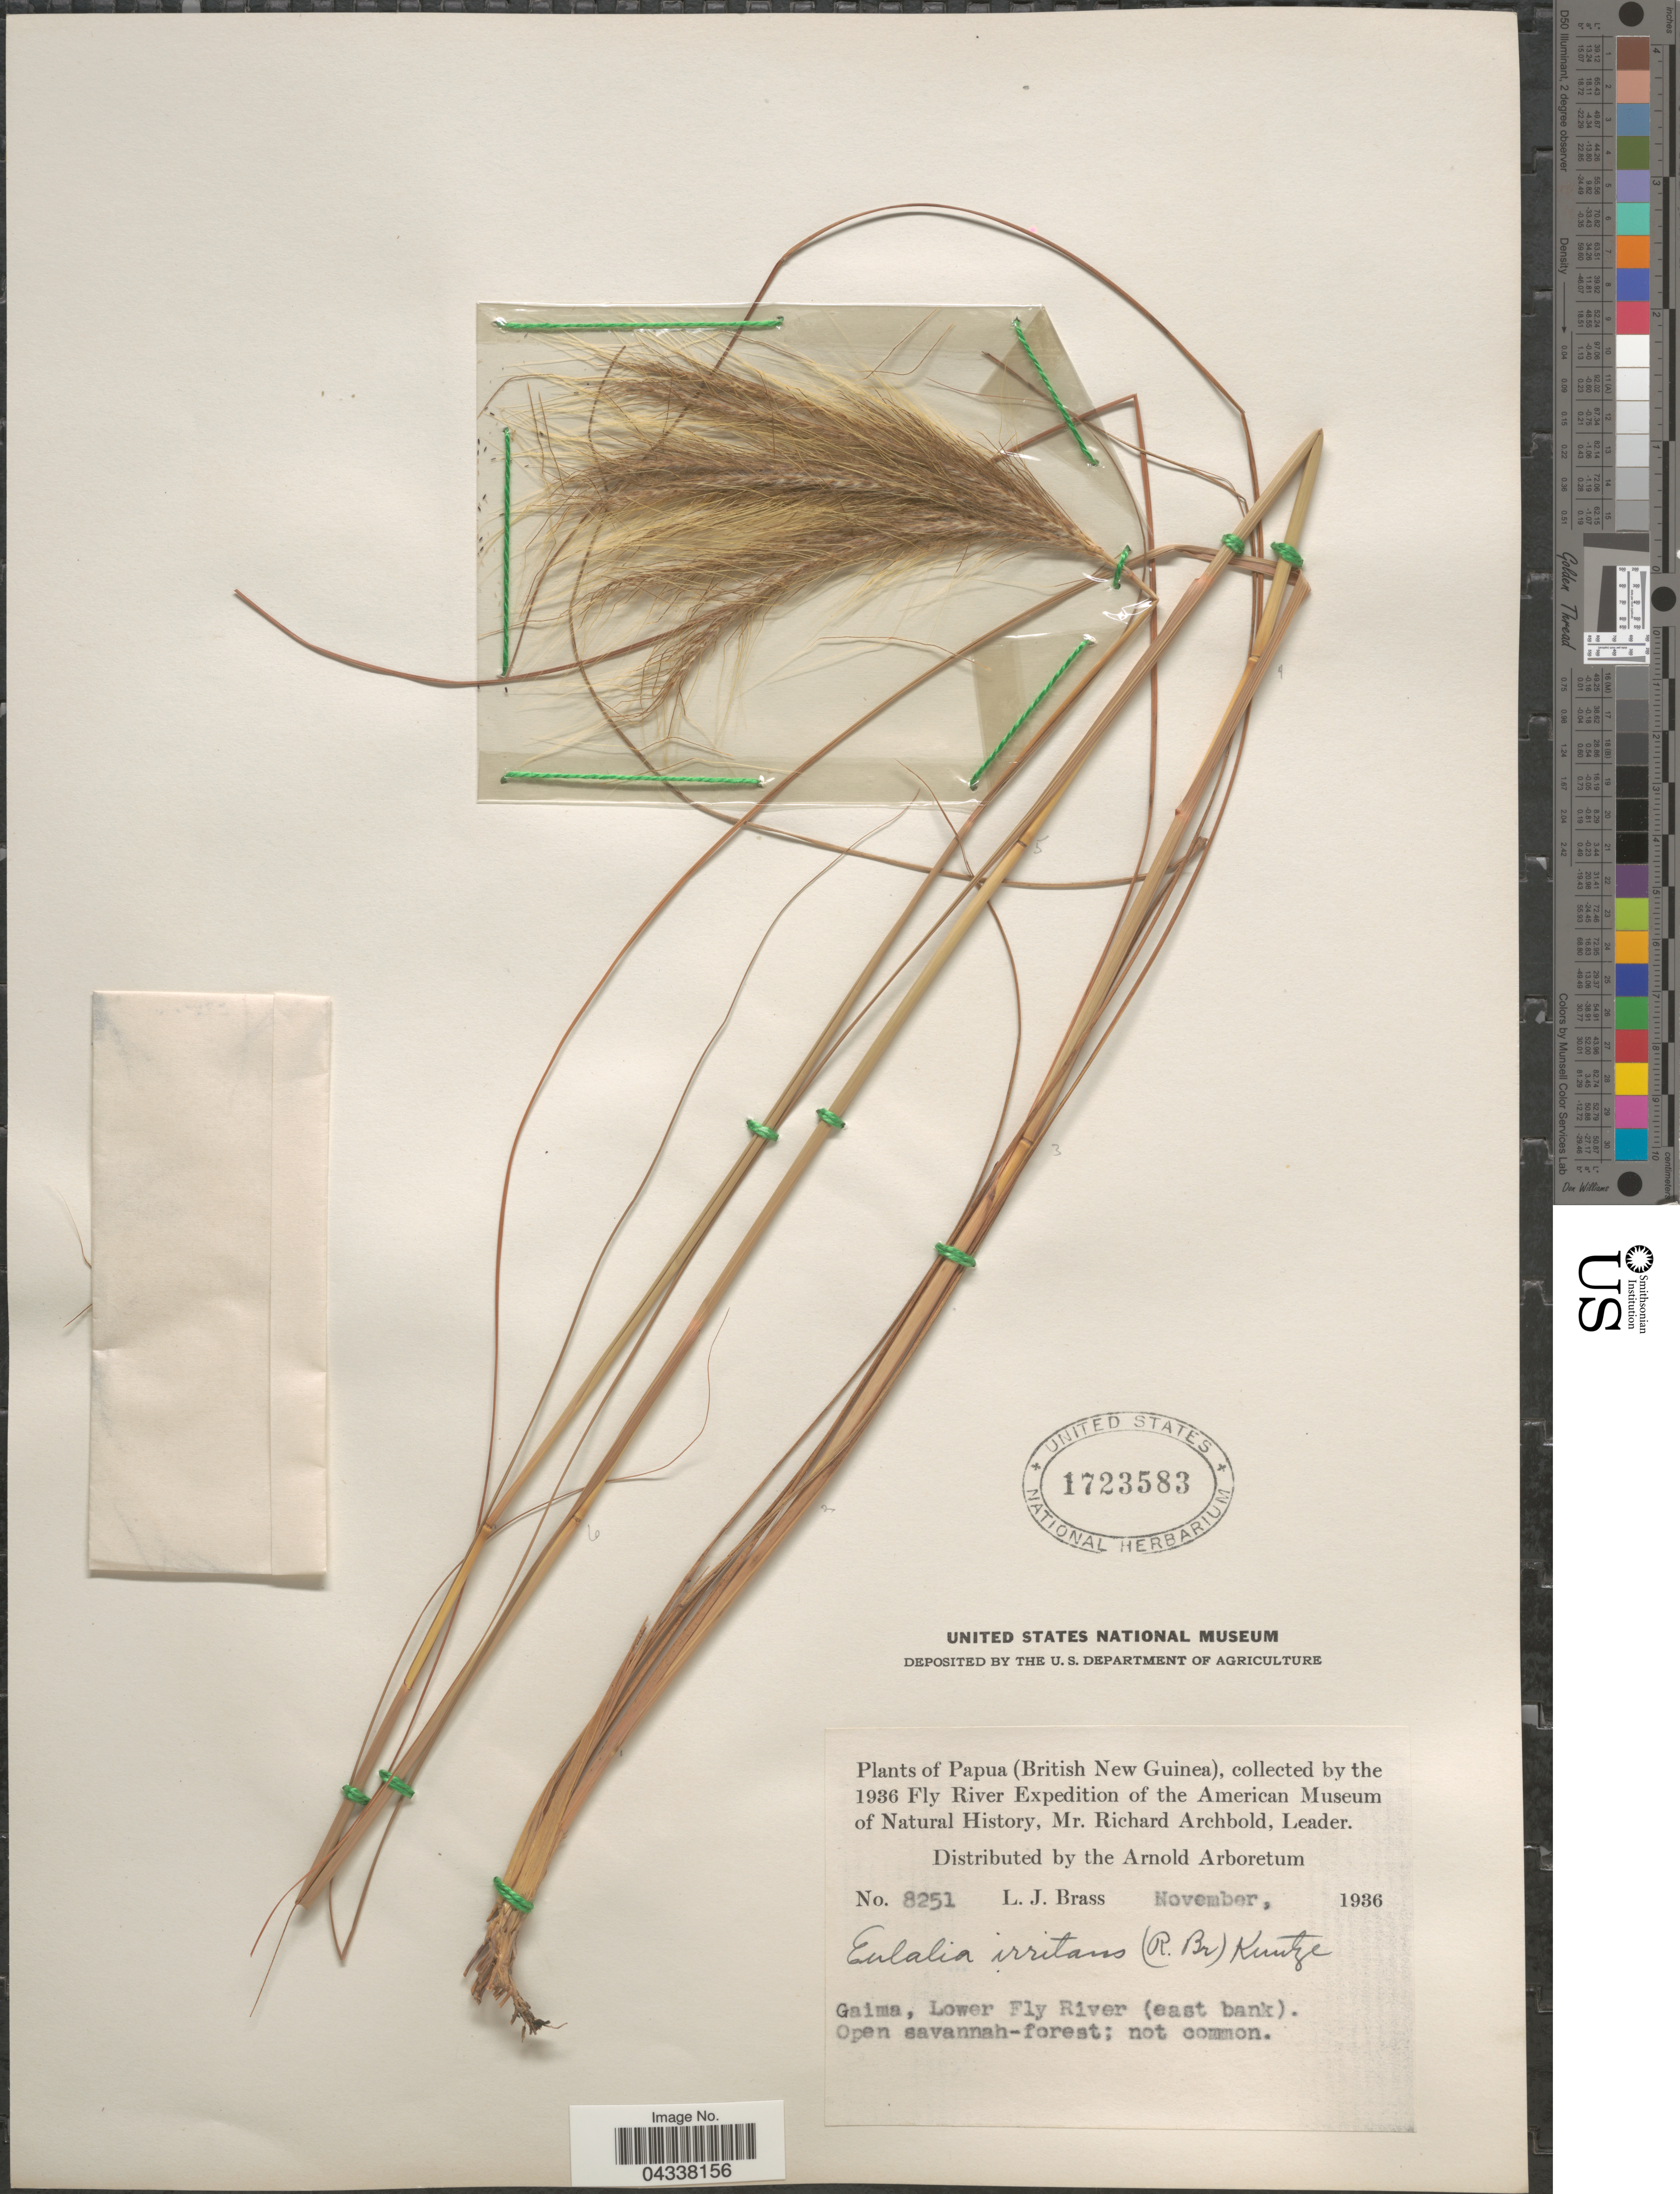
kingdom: Plantae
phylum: Tracheophyta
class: Liliopsida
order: Poales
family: Poaceae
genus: Pseudopogonatherum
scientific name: Pseudopogonatherum irritans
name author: (R. Br.) A. Camus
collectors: L. J. Brass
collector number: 8251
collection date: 1936-11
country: Papua New Guinea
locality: (British New Guinea). 1936 Fly River Expedition of the American Museum of Natural History. Gaima, Lower Fly River (east bank).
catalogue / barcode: US 1723583